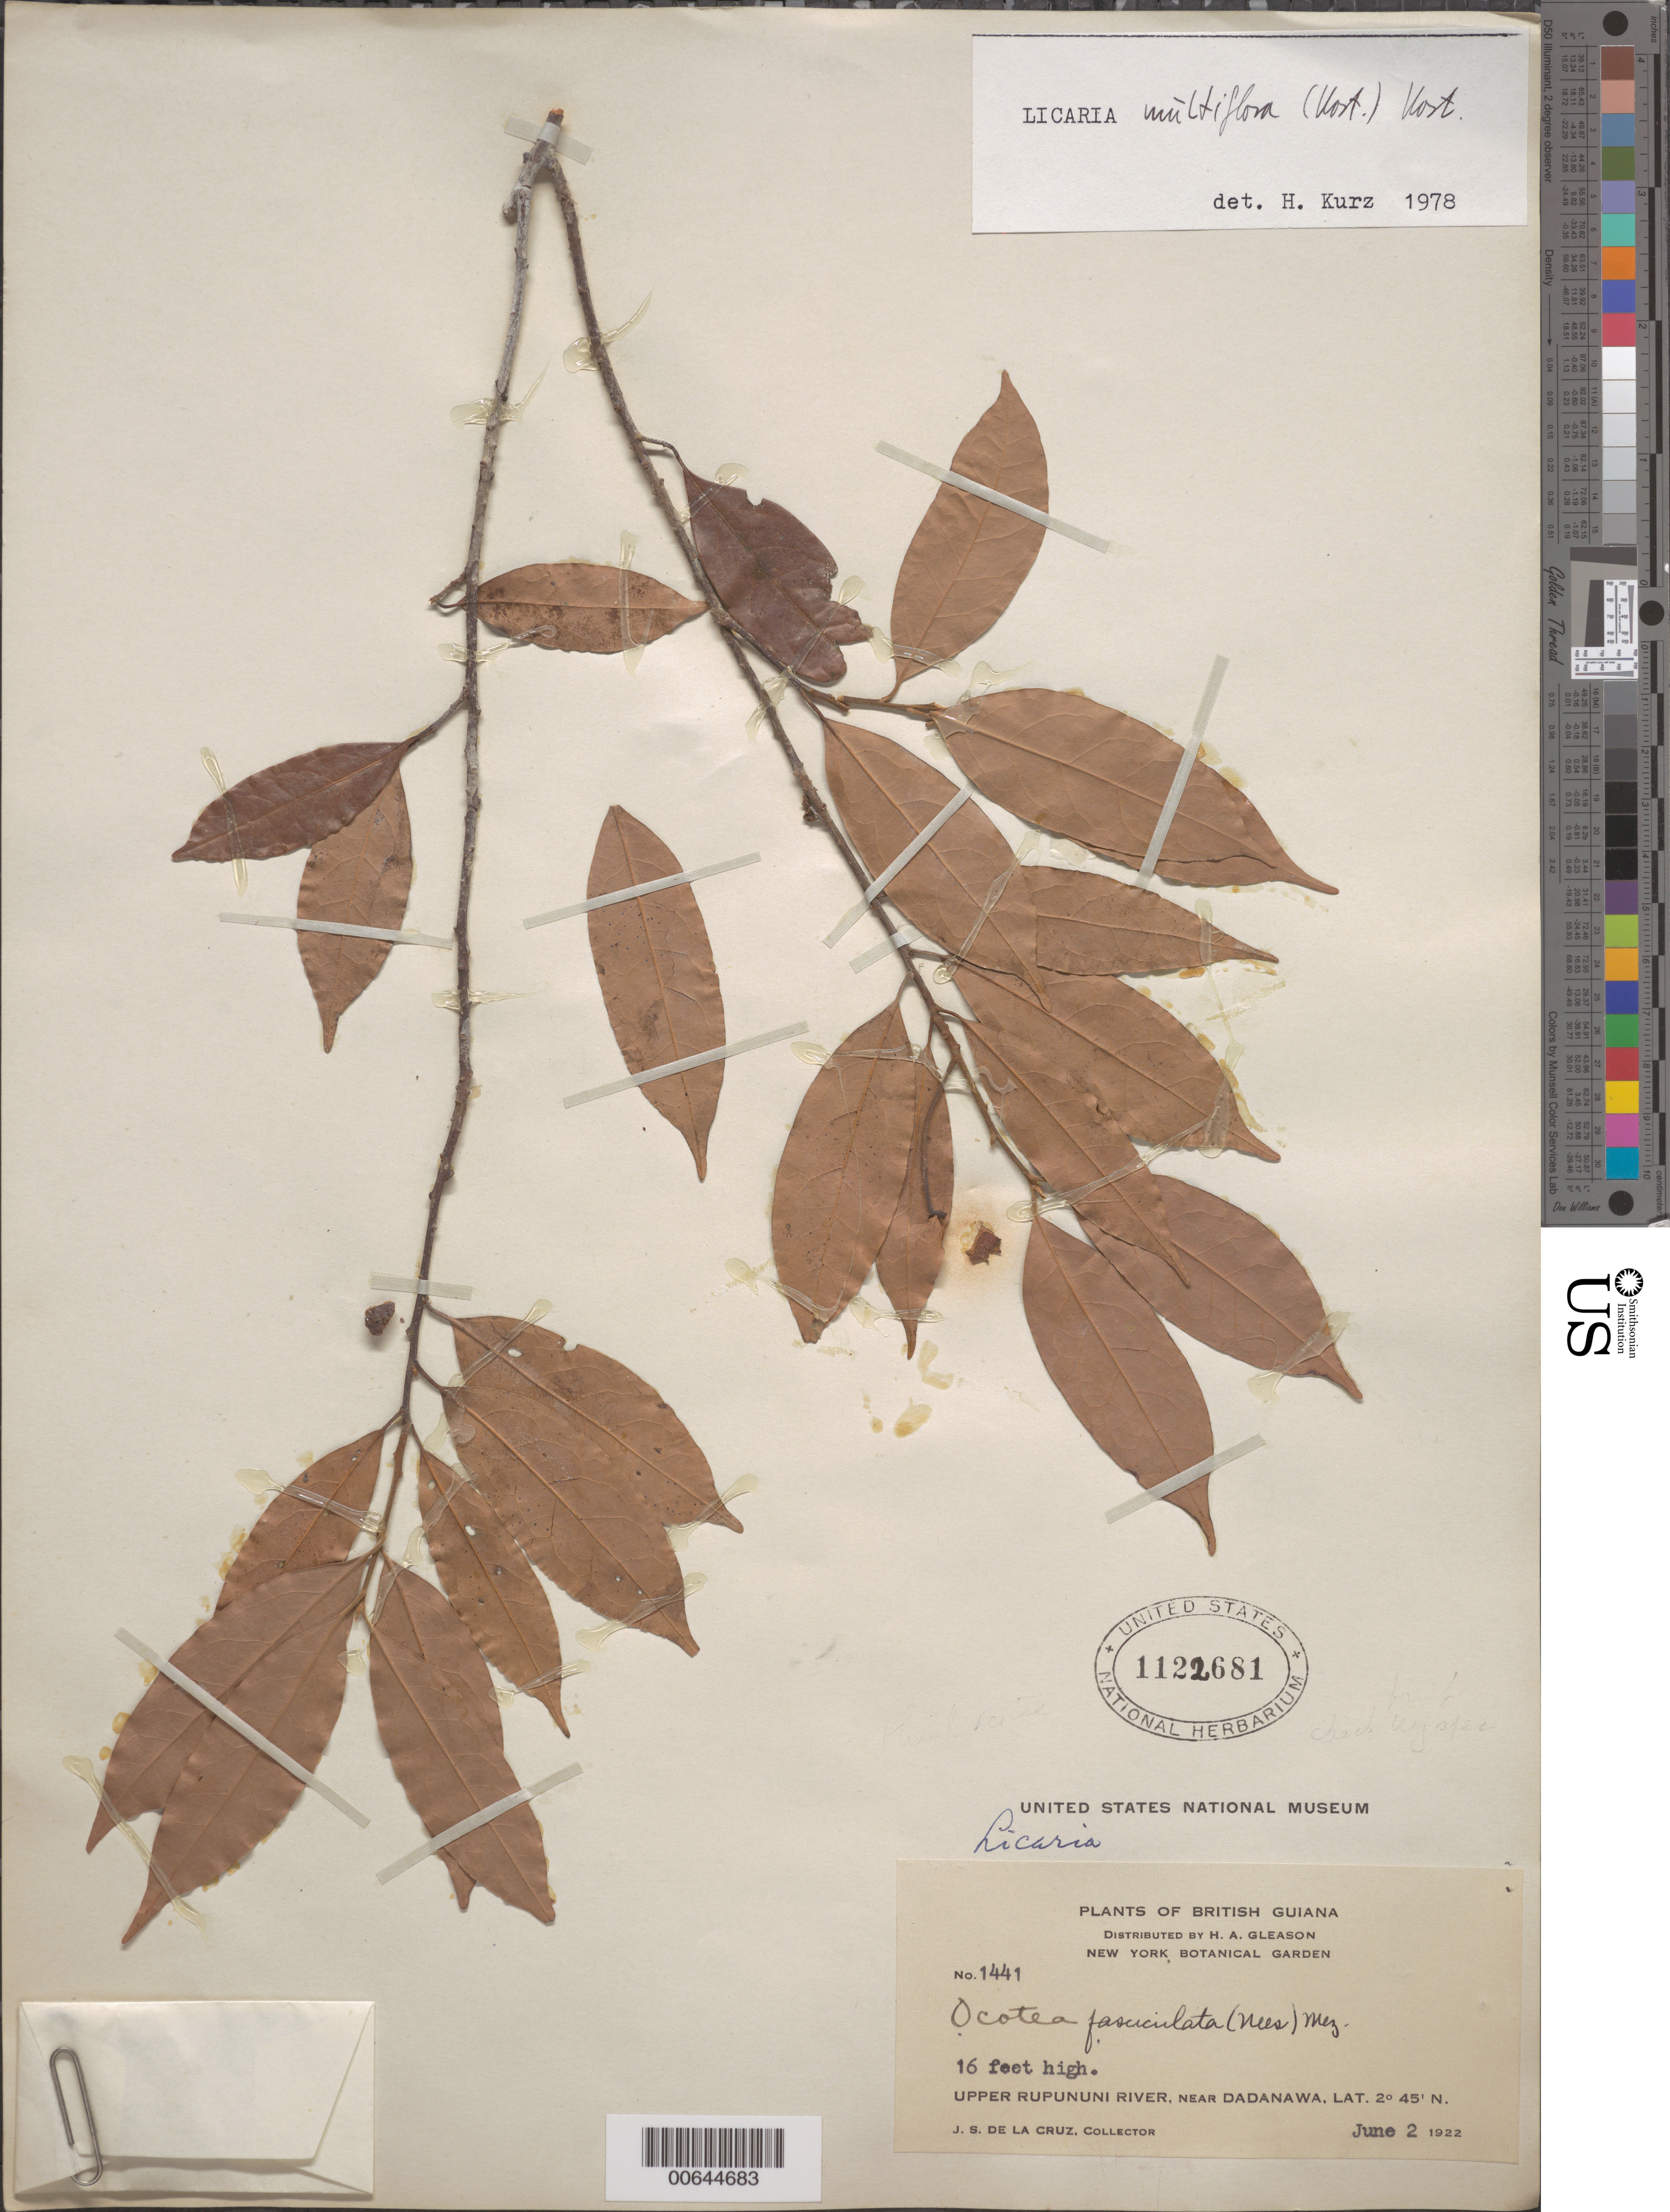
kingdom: Plantae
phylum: Tracheophyta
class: Magnoliopsida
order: Laurales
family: Lauraceae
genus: Licaria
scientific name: Licaria multiflora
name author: (Kosterm.) Kosterm.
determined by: Kurz, H.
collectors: J. S. de la Cruz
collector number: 1441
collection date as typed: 2-Jun-22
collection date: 1922-06-02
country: Guyana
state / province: U. Takutu-U. Essequibo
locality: Dadanawa, vic., upper Rupununi R.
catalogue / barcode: US 1122681